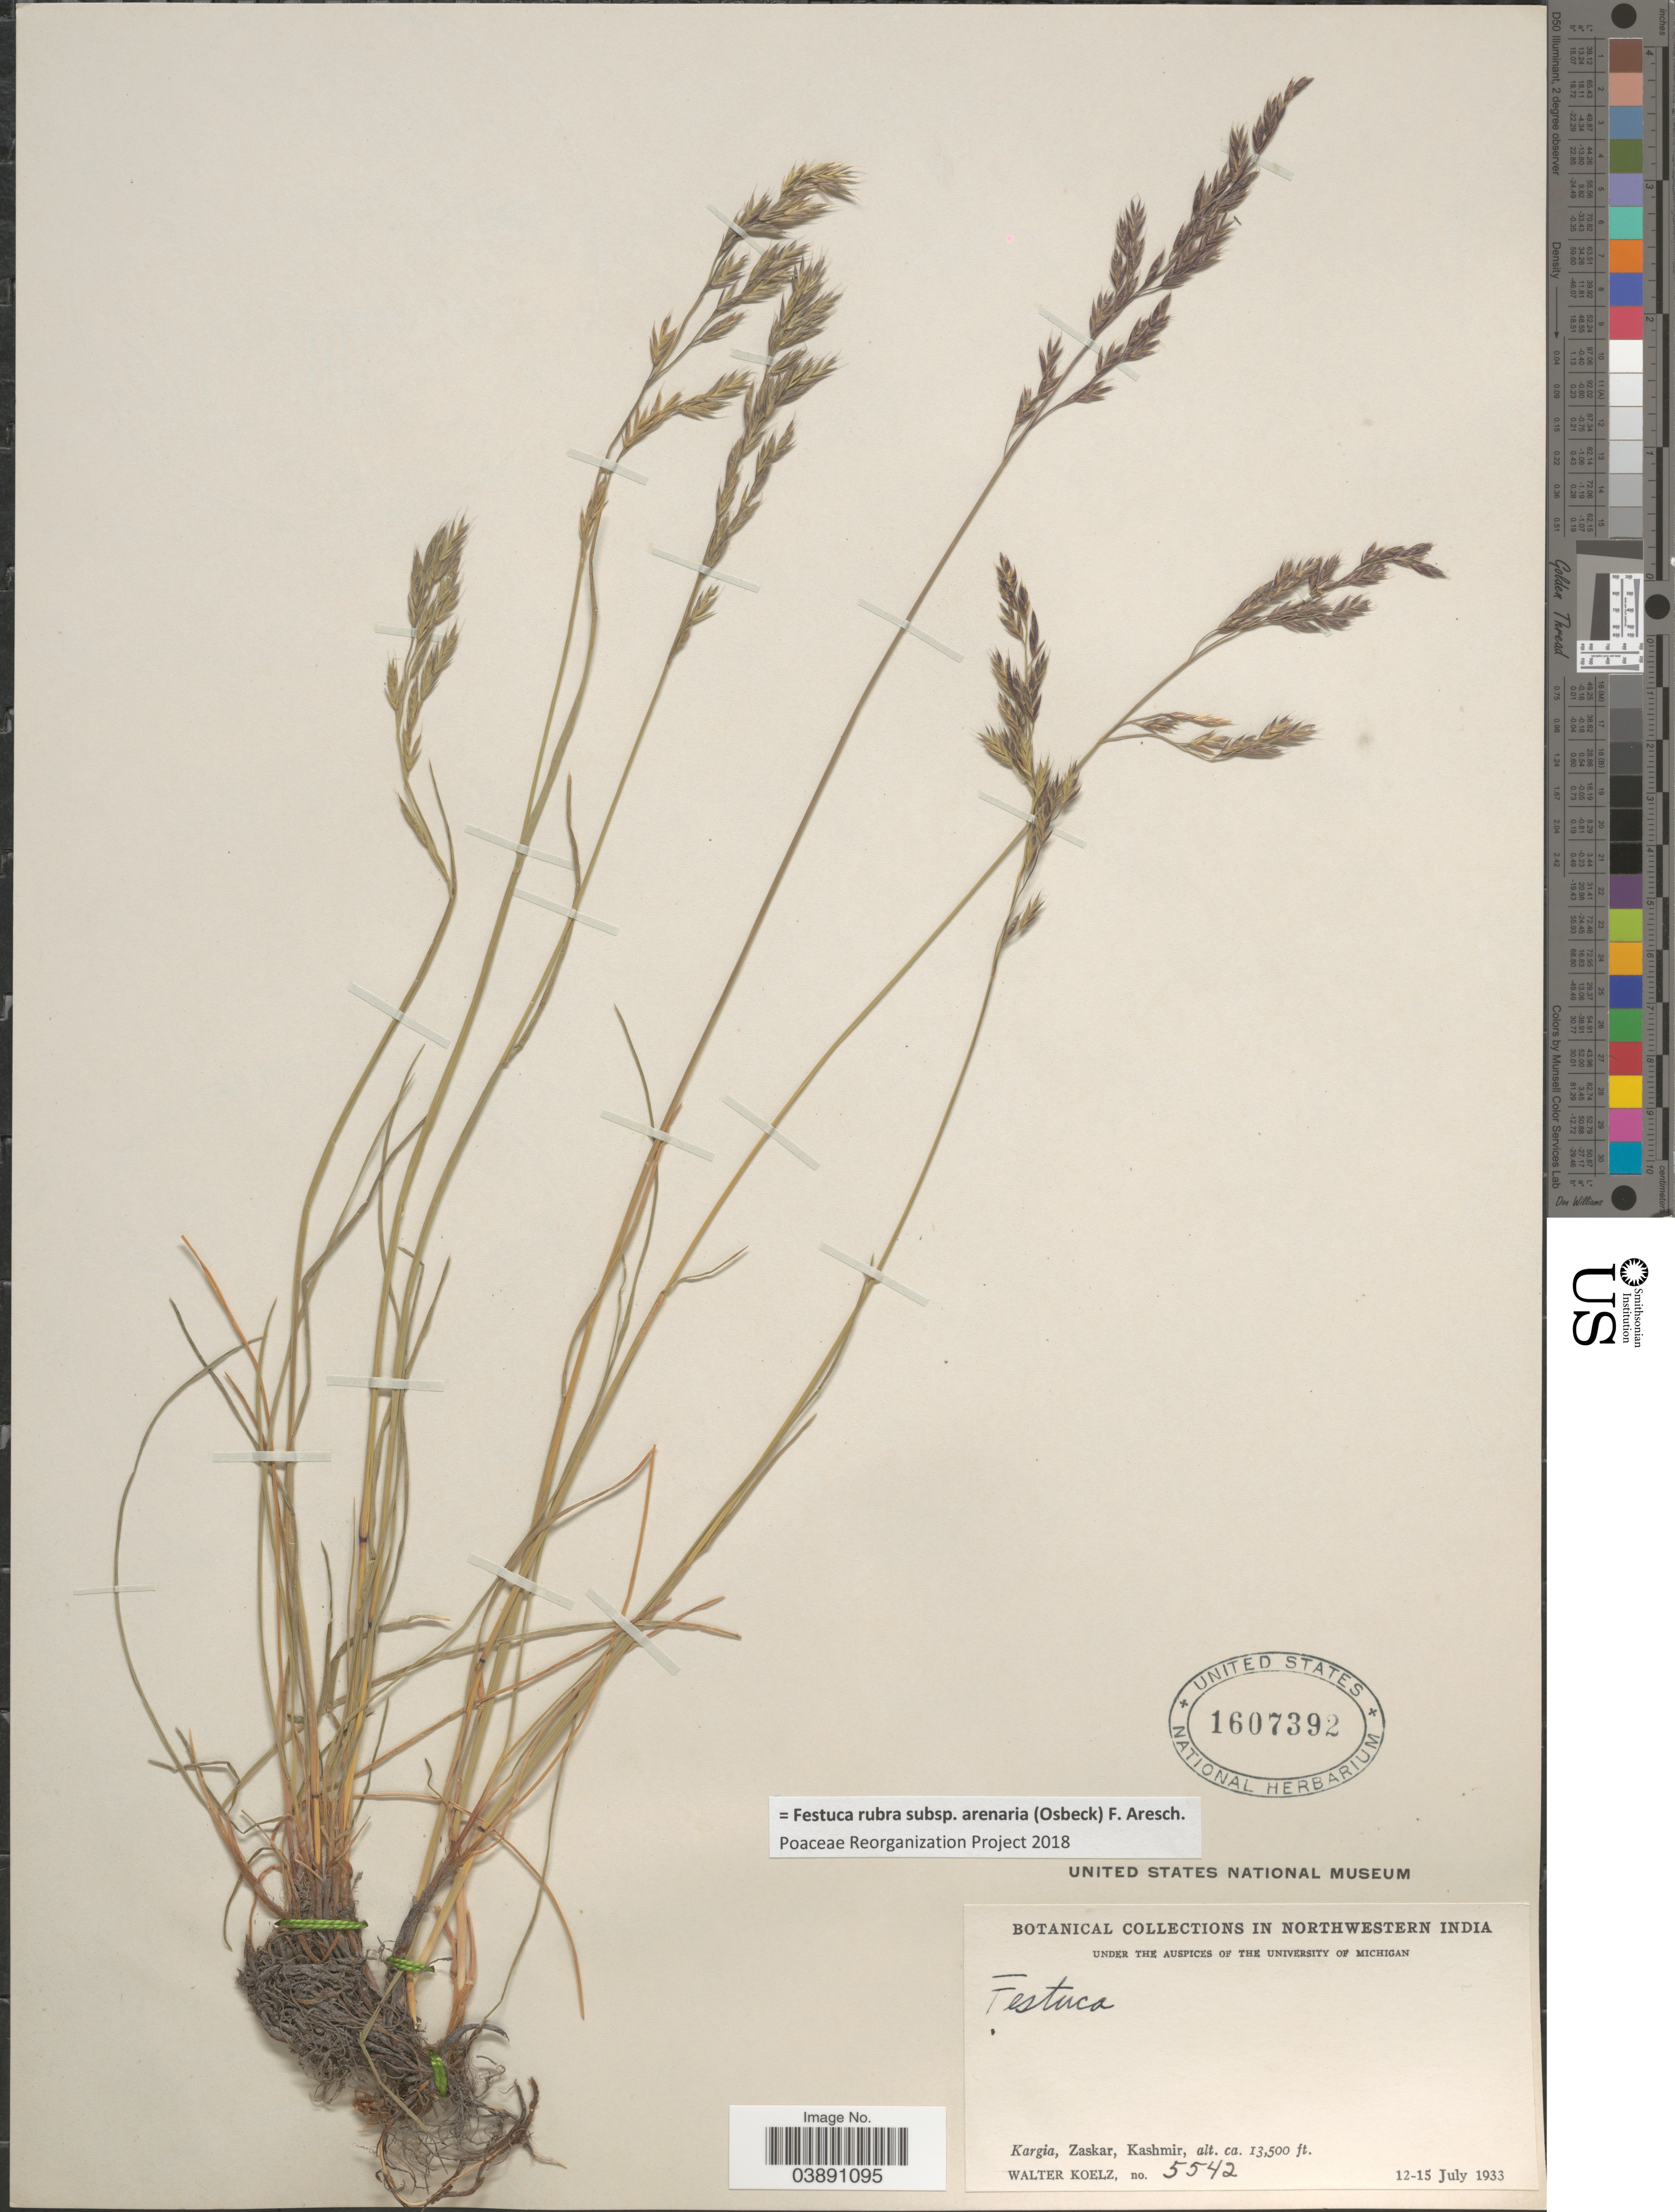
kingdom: Plantae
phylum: Tracheophyta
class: Liliopsida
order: Poales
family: Poaceae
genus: Festuca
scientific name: Festuca rubra subsp. arenaria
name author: (Osbeck) F. Aresch.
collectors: W. N. Koelz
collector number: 5542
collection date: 1933-07-12/1933-07-15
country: India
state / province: Jammu and Kashmir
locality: In Northwestern India. Kargia, Zaskar, Kashmir.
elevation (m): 4115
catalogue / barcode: US 1607392